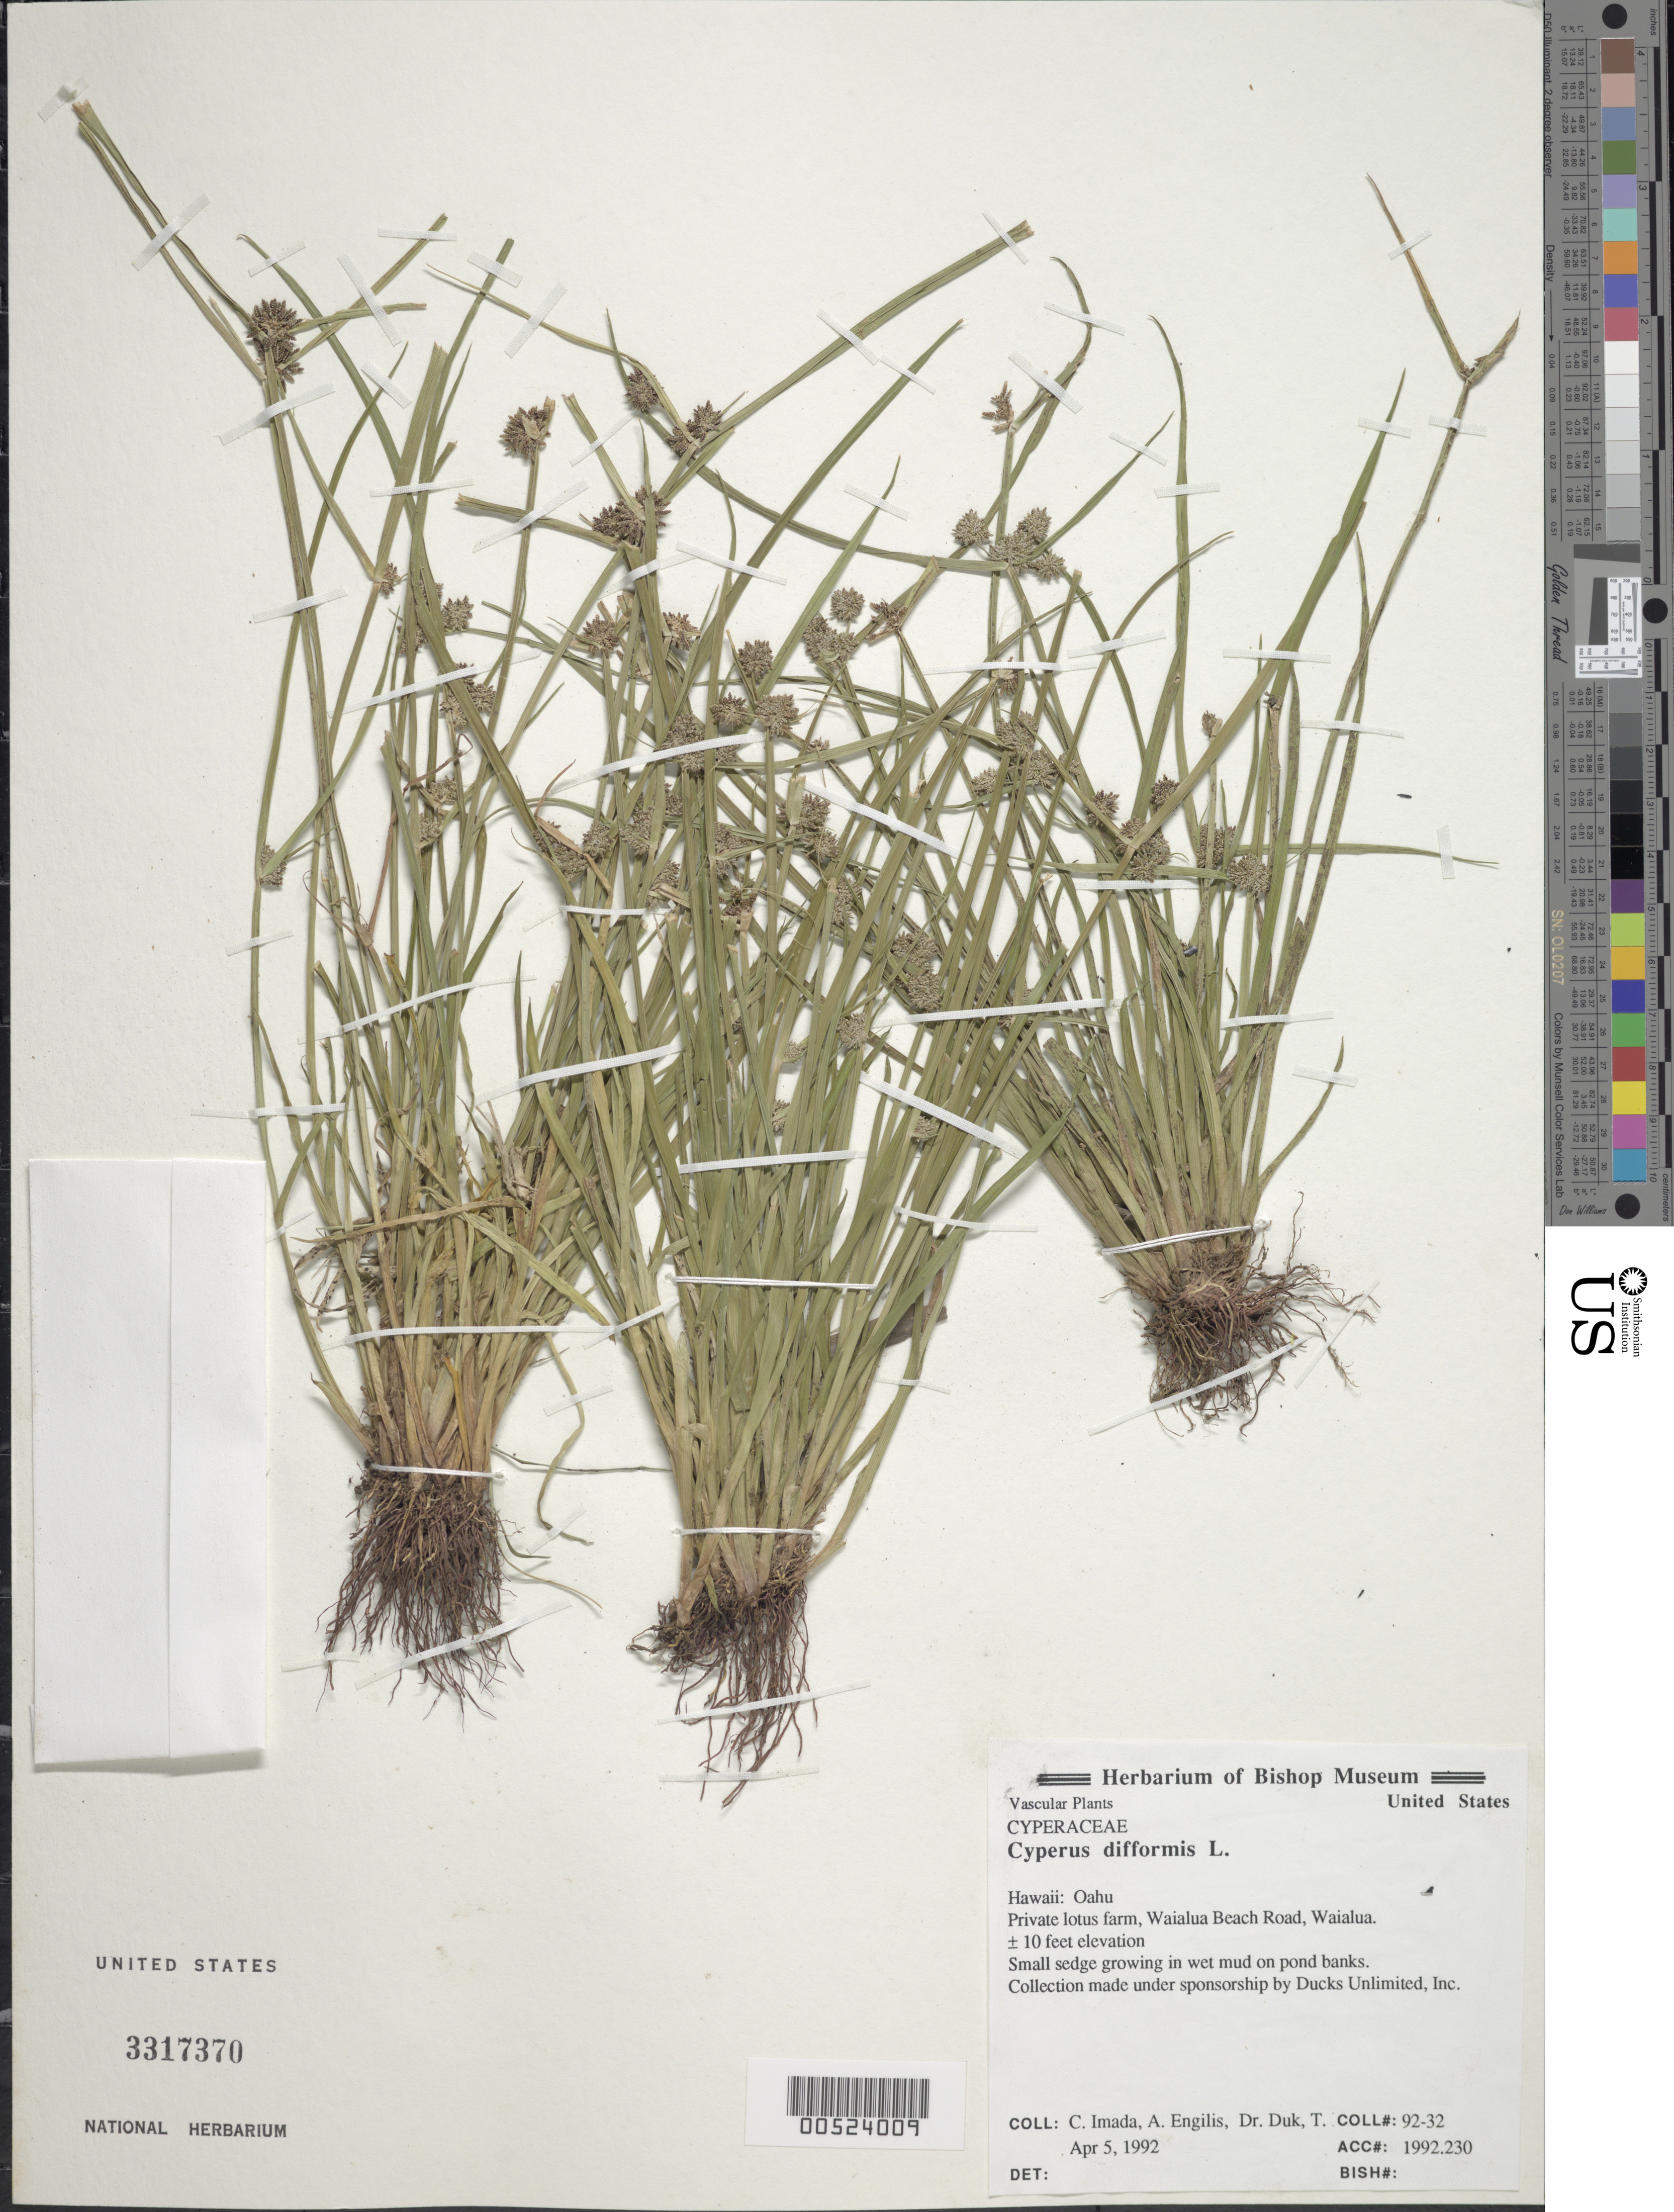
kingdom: Plantae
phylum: Tracheophyta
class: Liliopsida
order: Poales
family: Cyperaceae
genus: Cyperus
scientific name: Cyperus difformis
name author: L.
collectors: C. Imada, A. Engilis & T. Duk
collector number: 92-32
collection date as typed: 5 Apr 1992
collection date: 1992-04-05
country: United States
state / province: Hawaii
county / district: Honolulu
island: Oahu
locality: Private lotus farm, Waialua Beach Rd, Waialua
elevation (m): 3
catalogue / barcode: US 3317370